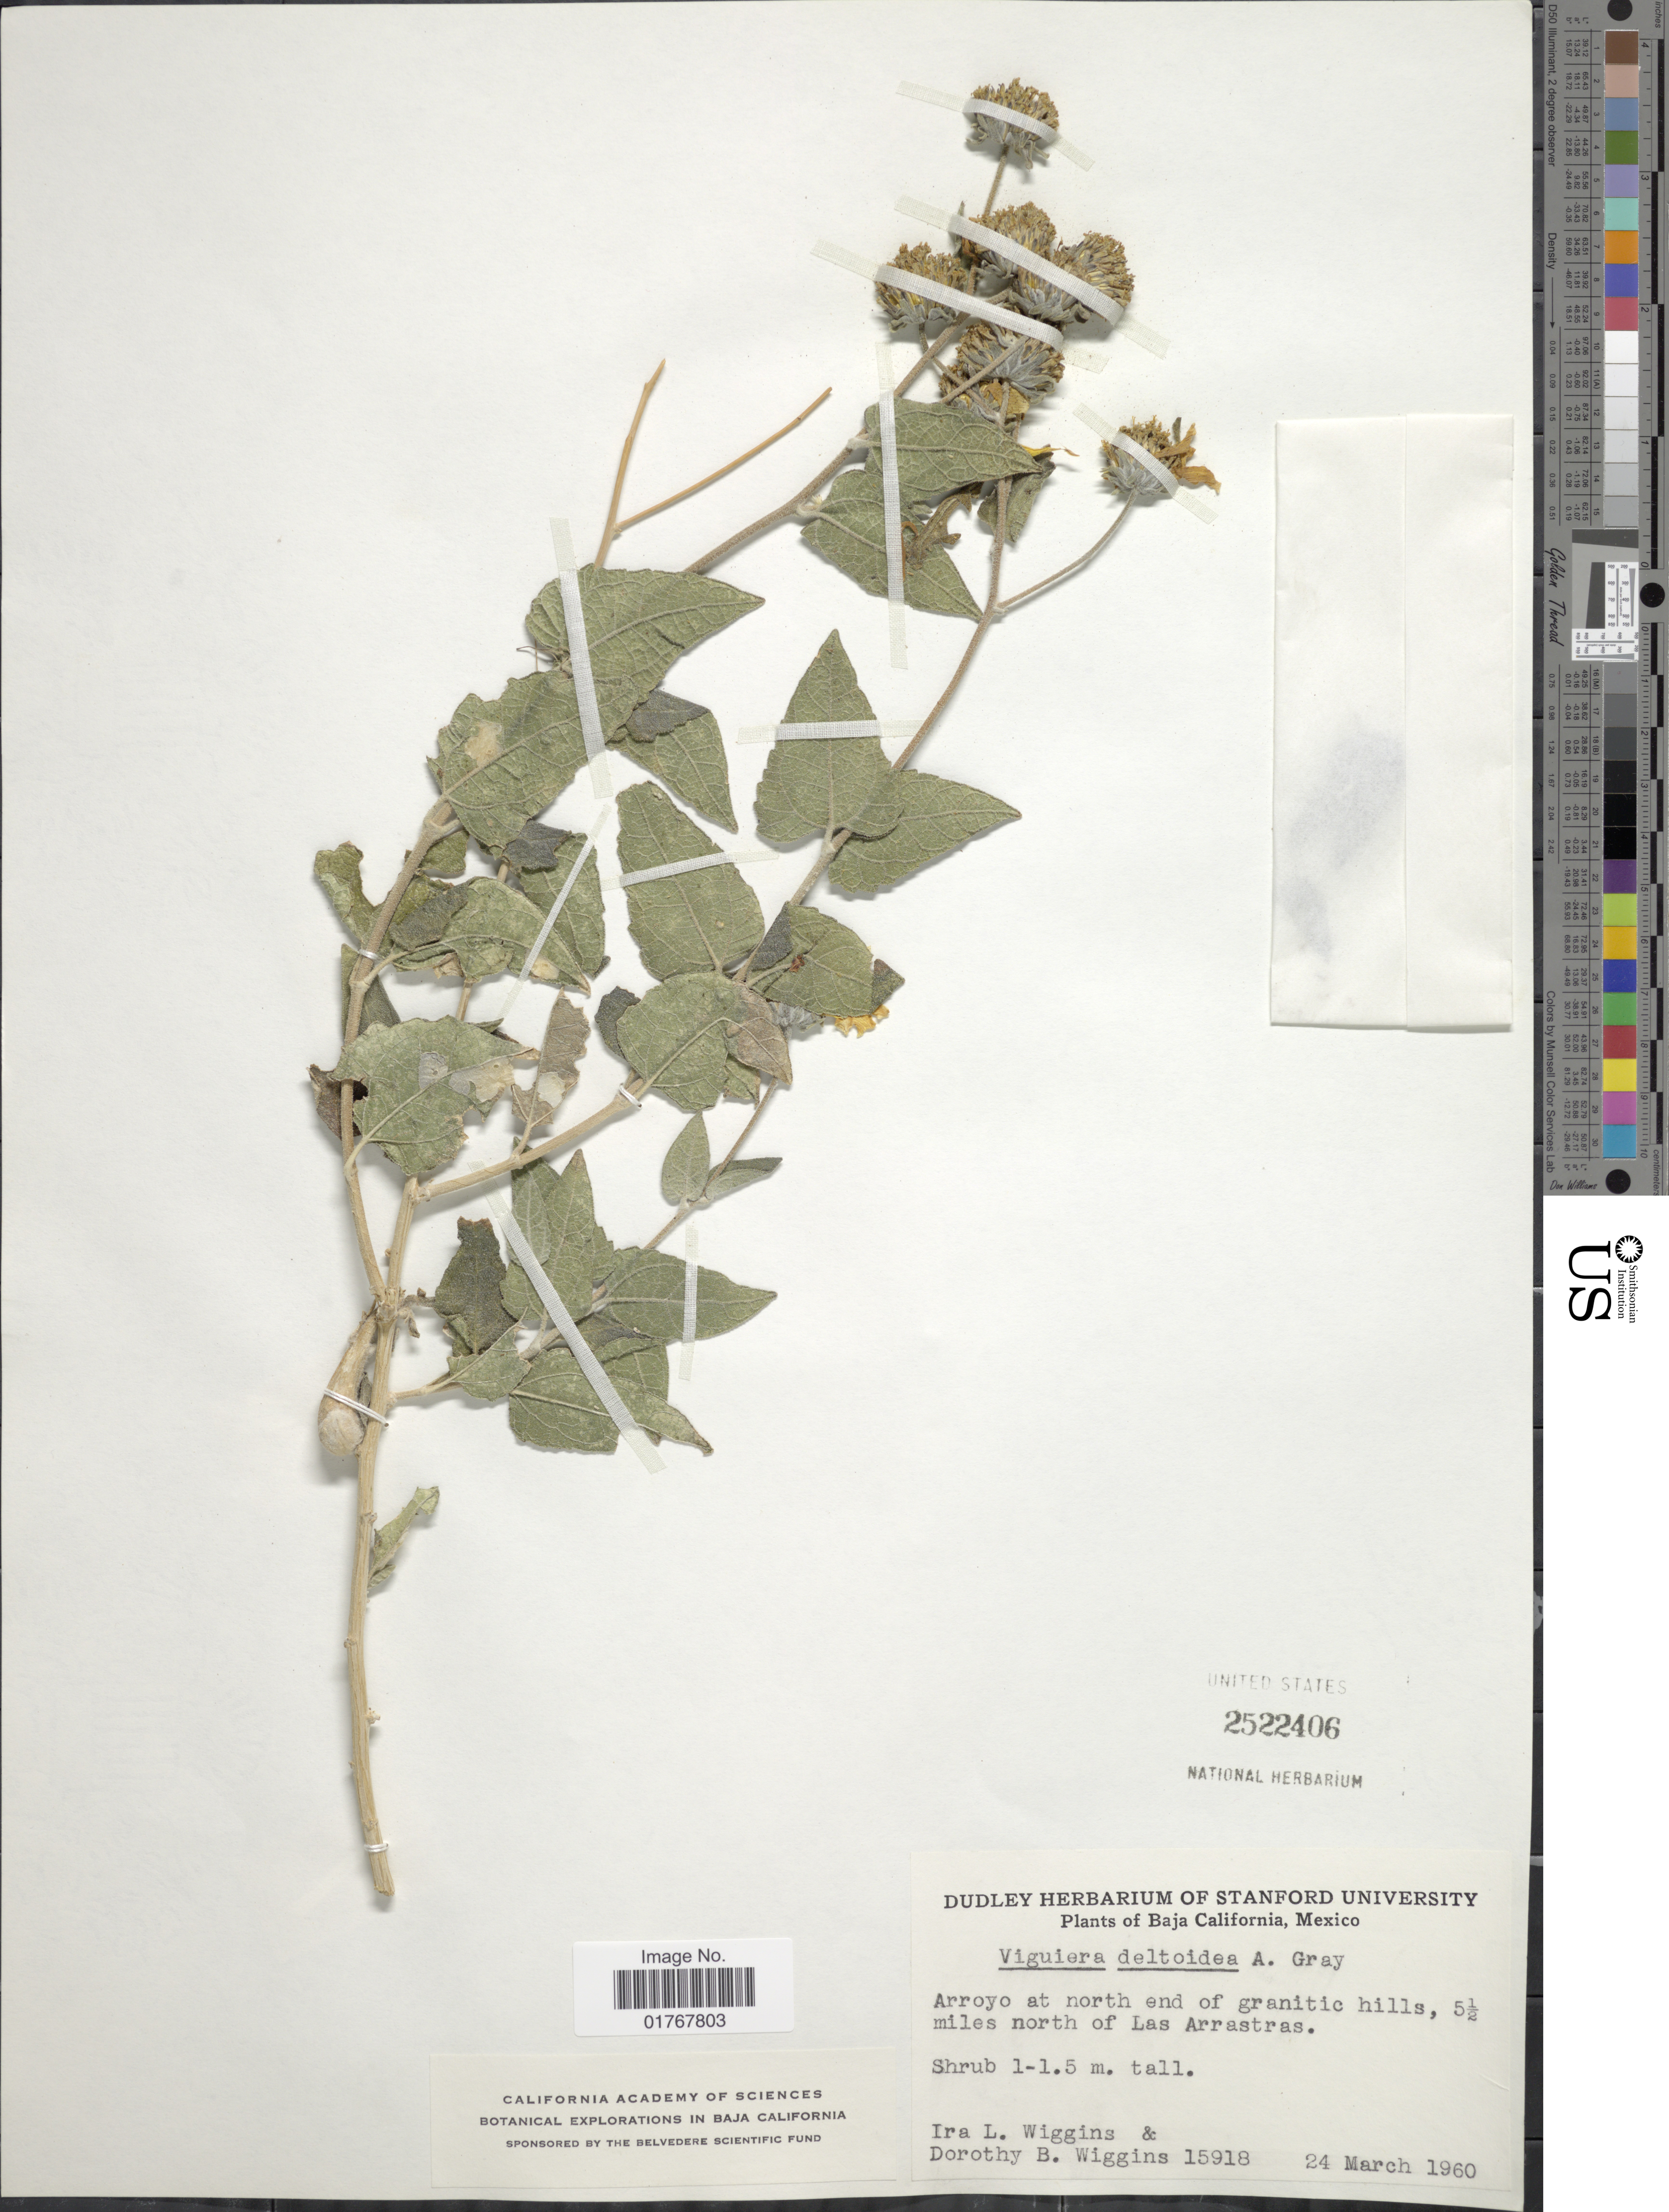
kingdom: Plantae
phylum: Tracheophyta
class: Magnoliopsida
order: Asterales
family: Asteraceae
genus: Viguiera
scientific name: Viguiera deltoidea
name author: A. Gray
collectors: I. L. Wiggins & D. B. Wiggins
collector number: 15918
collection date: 1960-03-24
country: Mexico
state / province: Baja California Sur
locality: Arroyo at north end granitc hills, 5½ miles north of Las Arrastras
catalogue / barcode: US 2522406